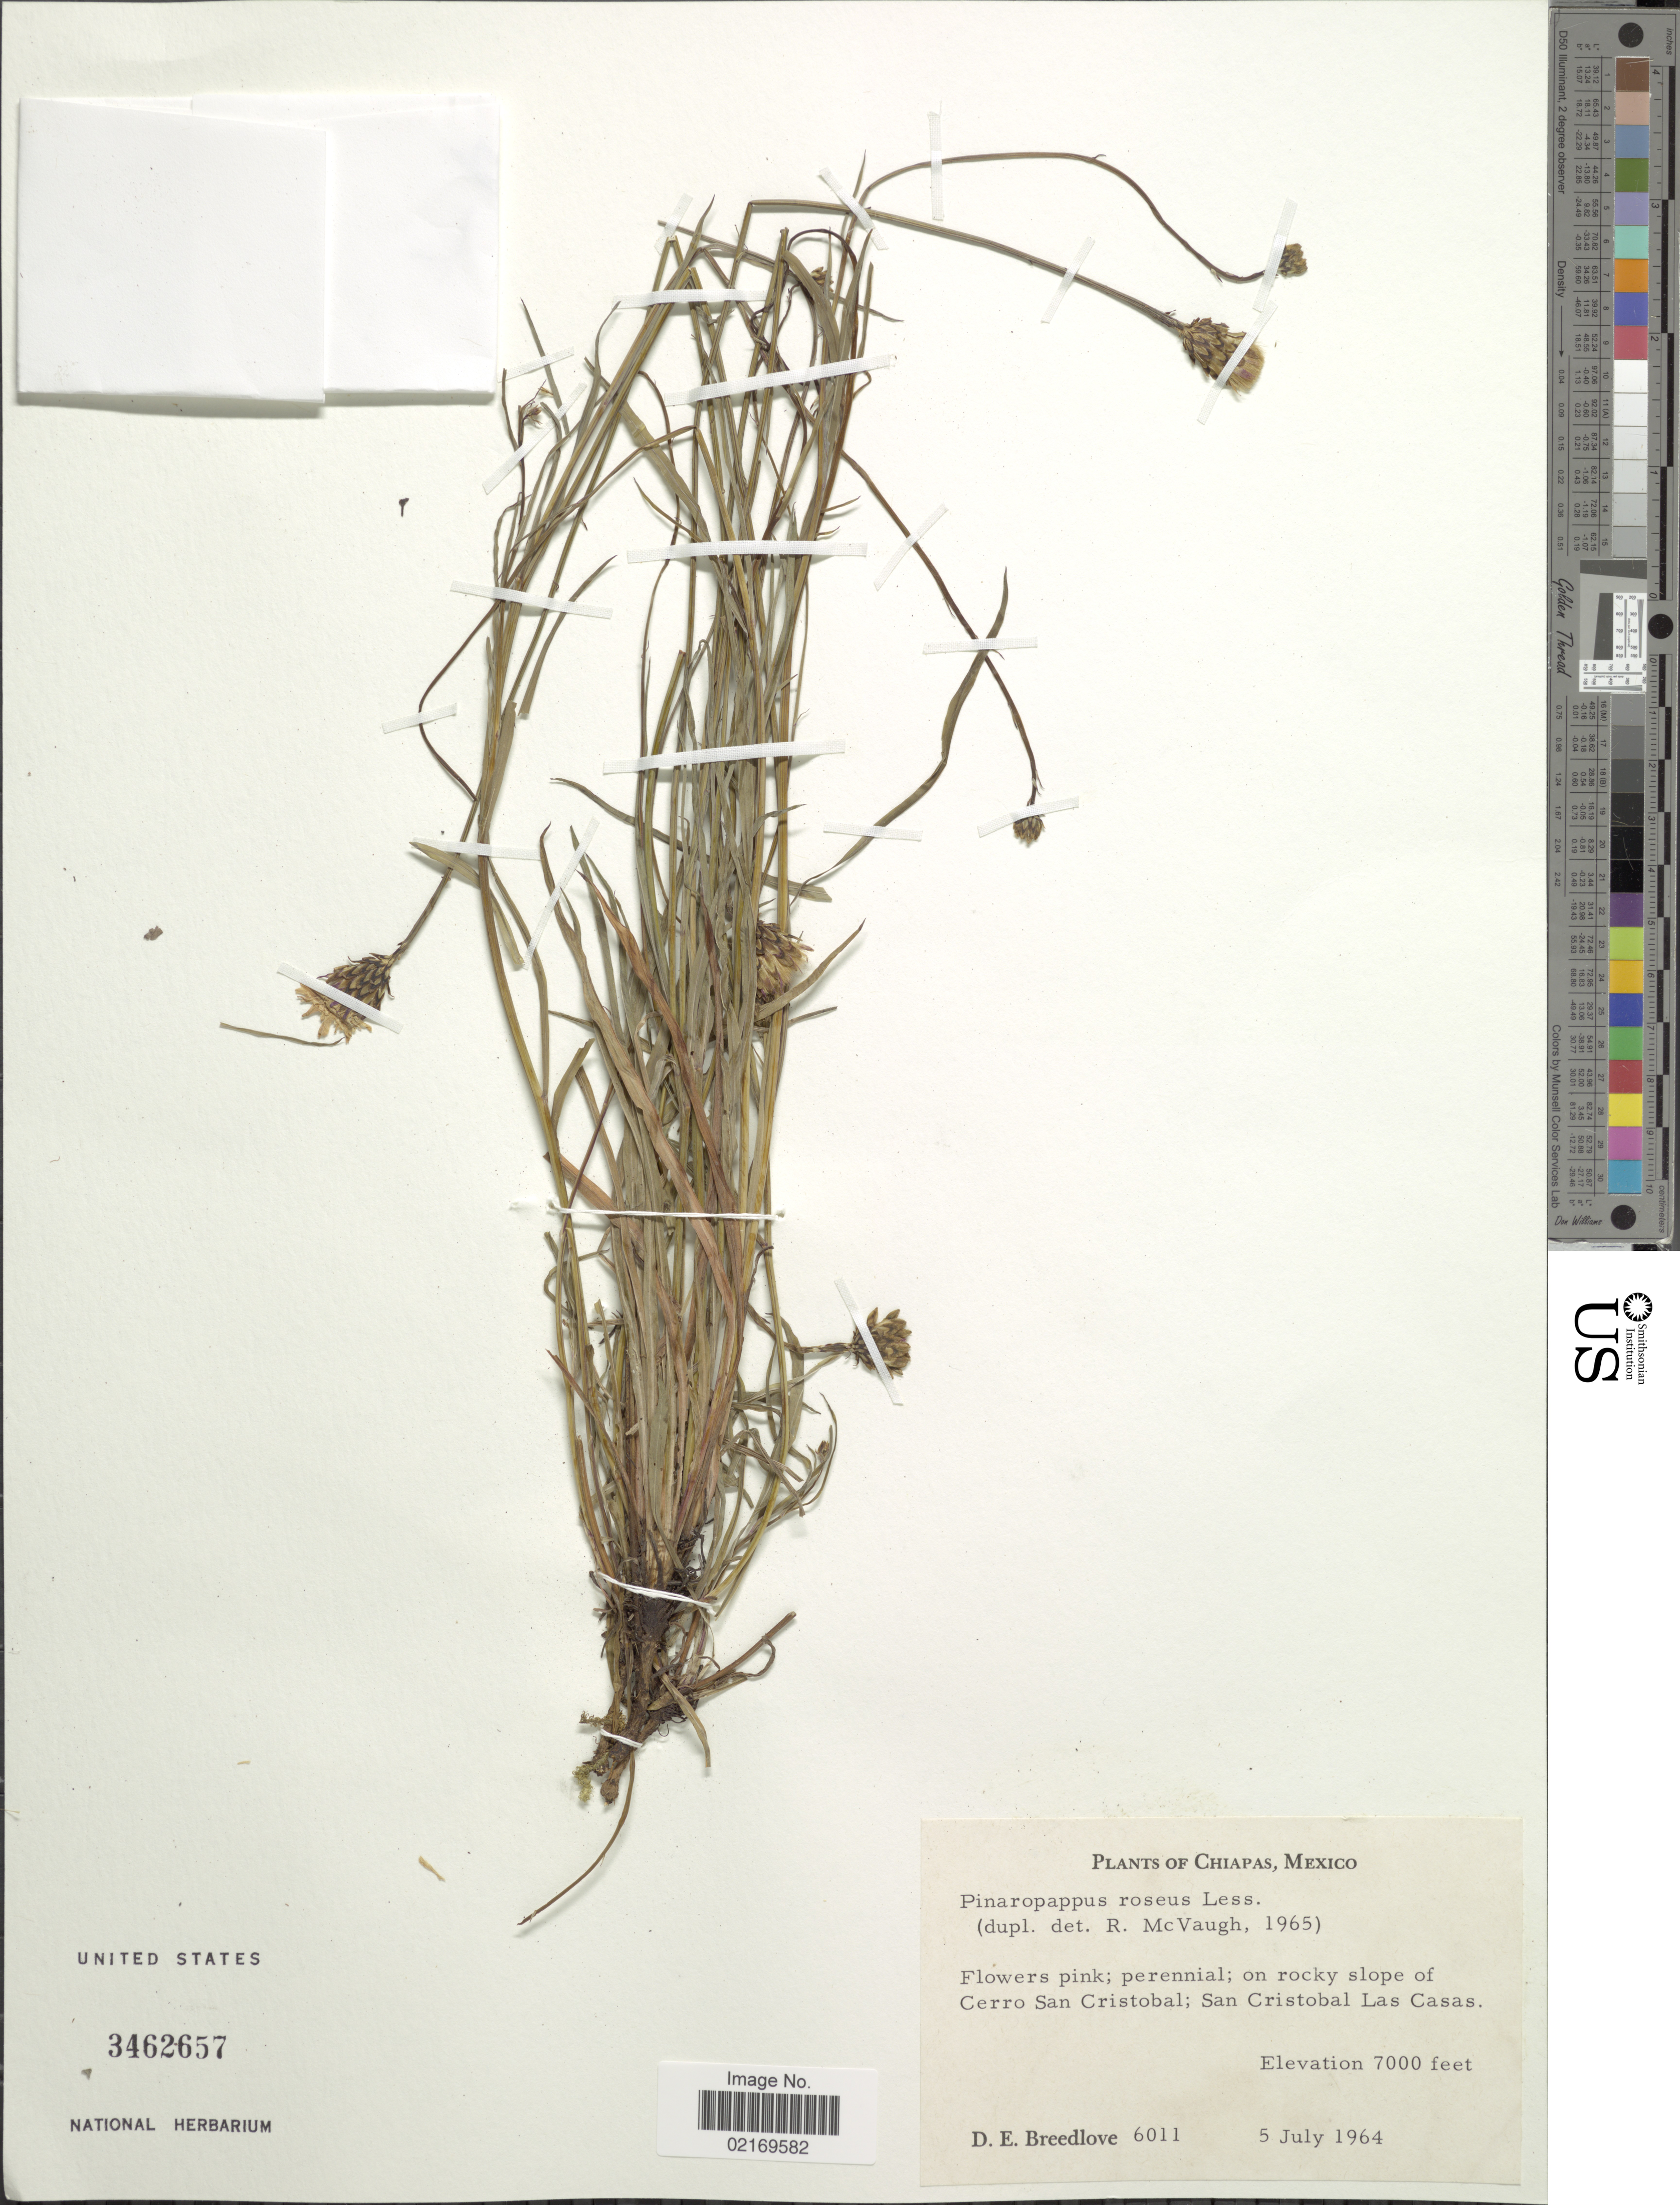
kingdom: Plantae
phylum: Tracheophyta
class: Magnoliopsida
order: Asterales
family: Asteraceae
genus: Pinaropappus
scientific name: Pinaropappus roseus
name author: Less.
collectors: D. E. Breedlove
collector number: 6011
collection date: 1964-07-05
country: Mexico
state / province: Chiapas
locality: Cerro San Cristobal; San Cristobal Las Casas.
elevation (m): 2134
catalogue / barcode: US 3462657